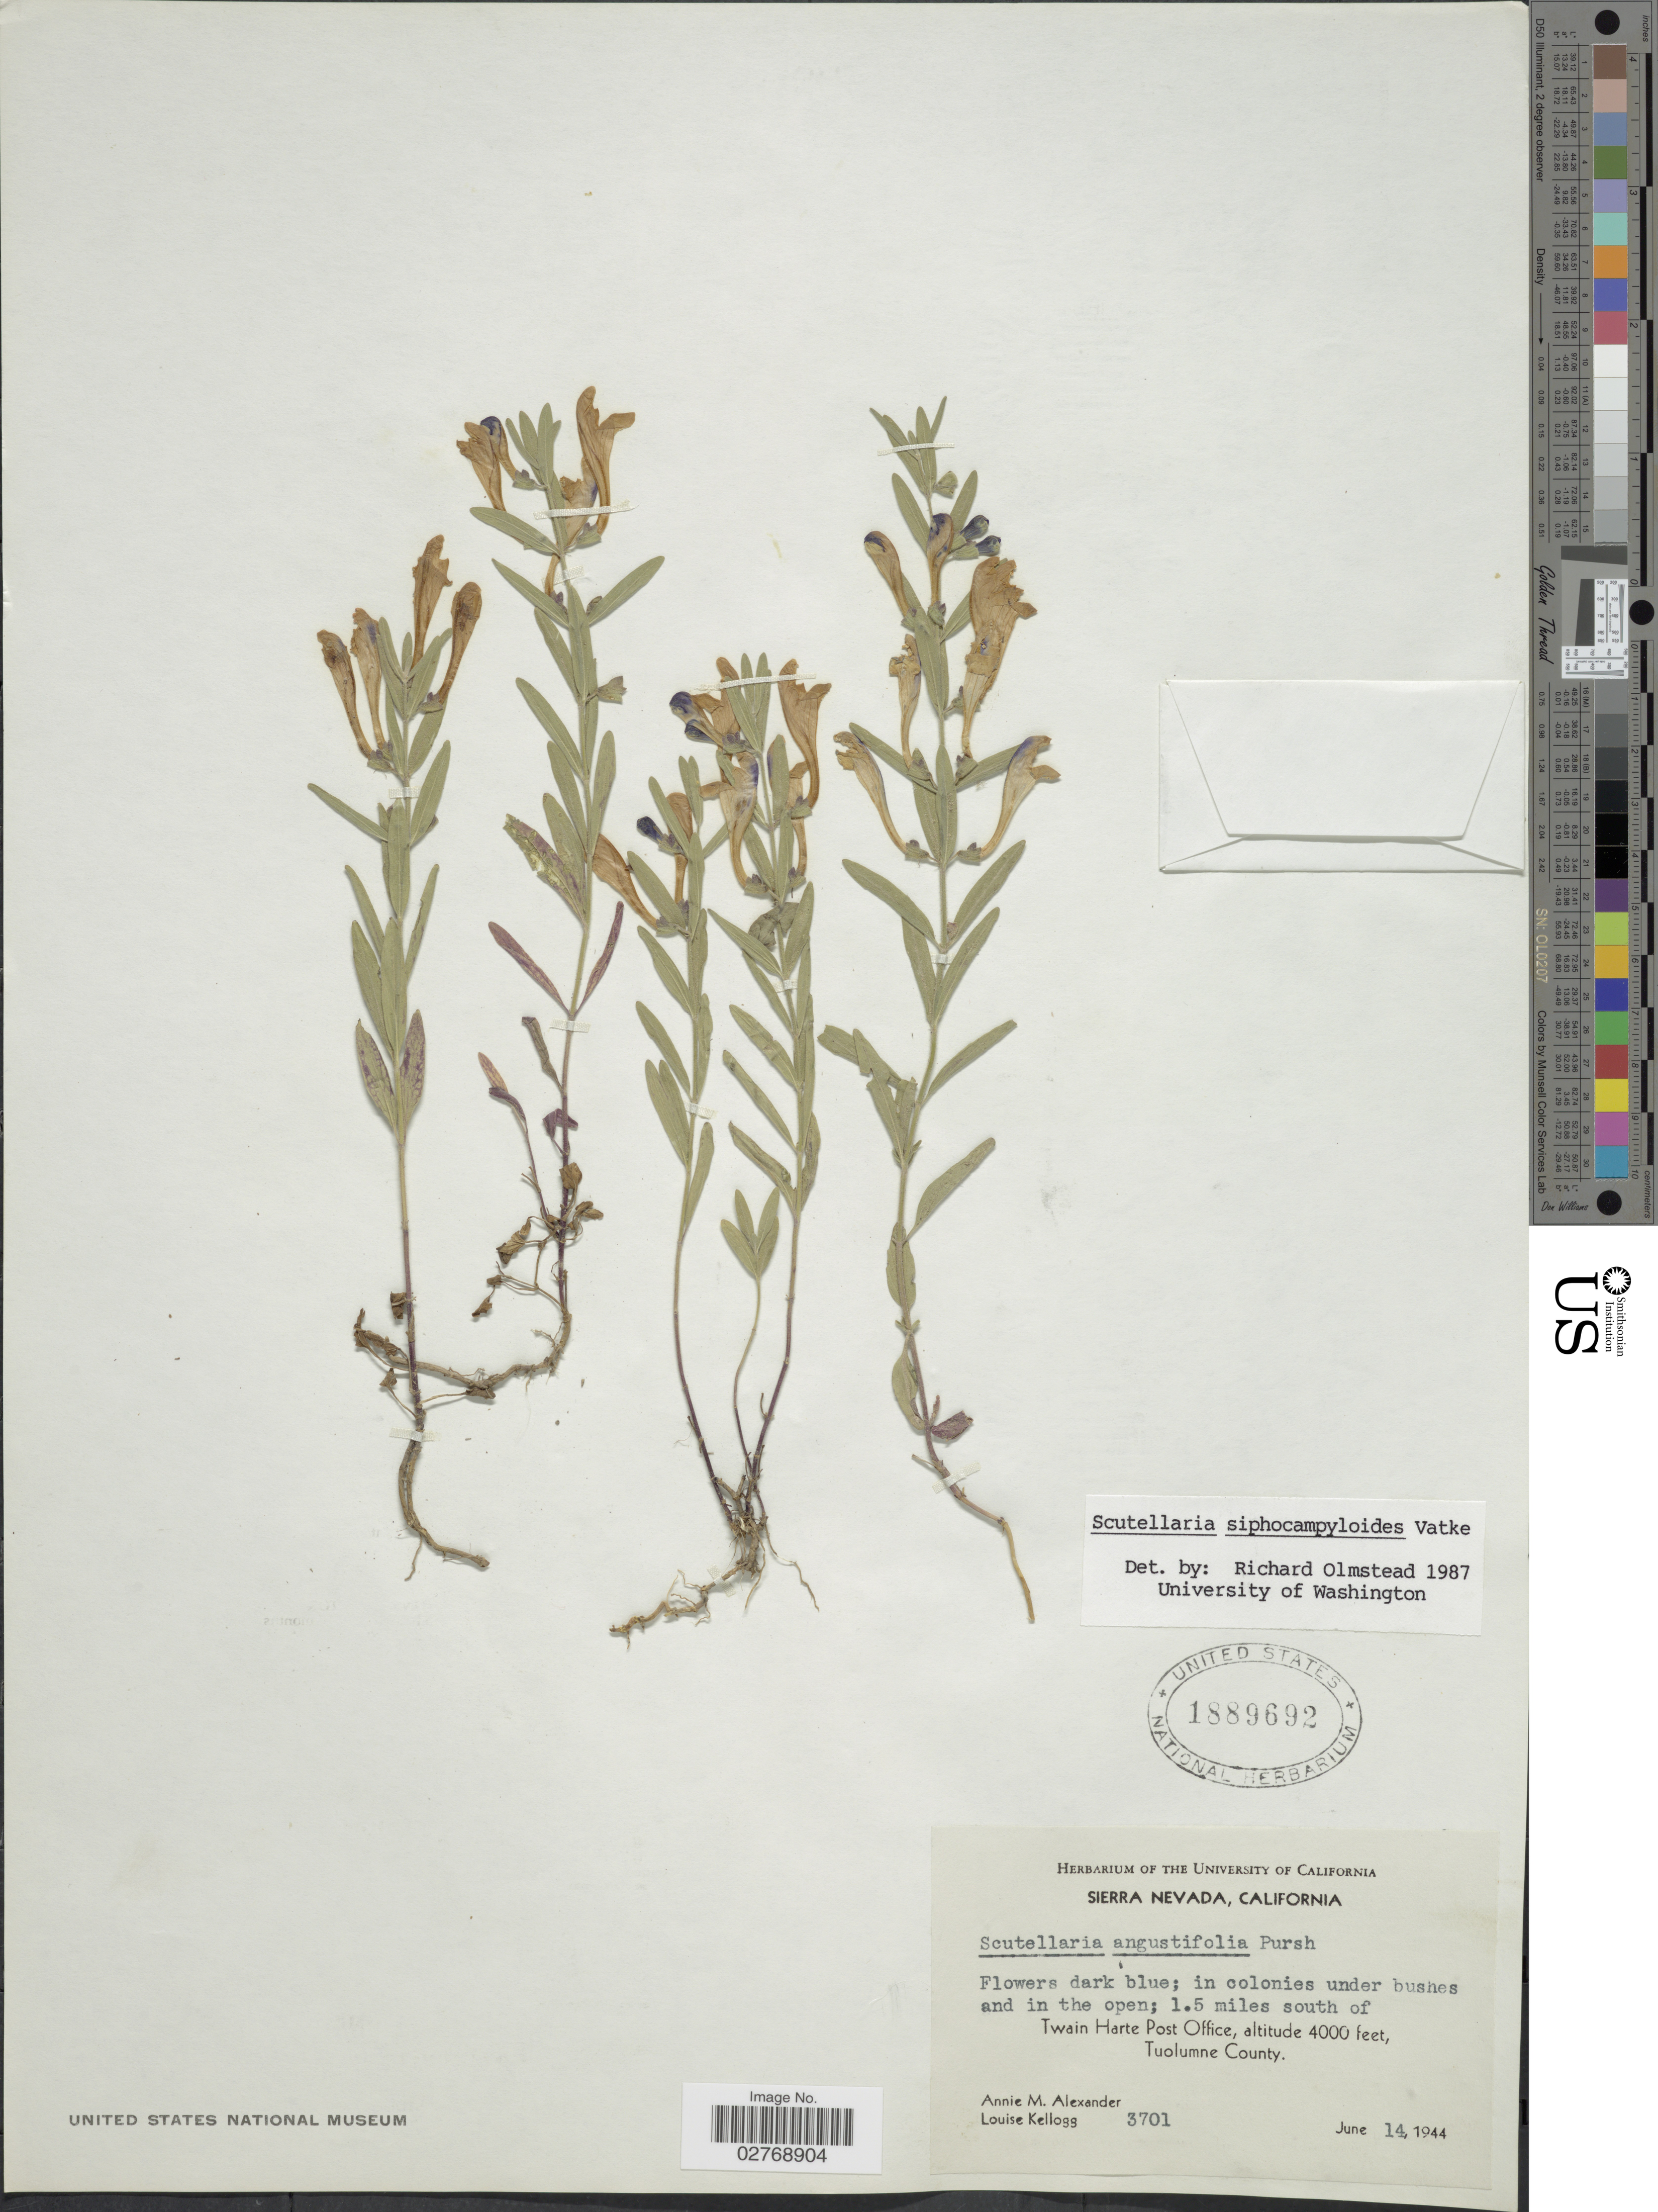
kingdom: Plantae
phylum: Tracheophyta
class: Magnoliopsida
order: Lamiales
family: Lamiaceae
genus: Scutellaria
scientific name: Scutellaria siphocampyloides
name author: Vatke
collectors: A. M. Alexander & L. Kellogg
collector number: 3701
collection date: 1944-06-14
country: United States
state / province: California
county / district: Tuolumne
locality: Sierra Nevada. 1.5 miles south of Twain Harte Post Office. Tuolumne County.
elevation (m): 1219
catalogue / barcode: US 1889692